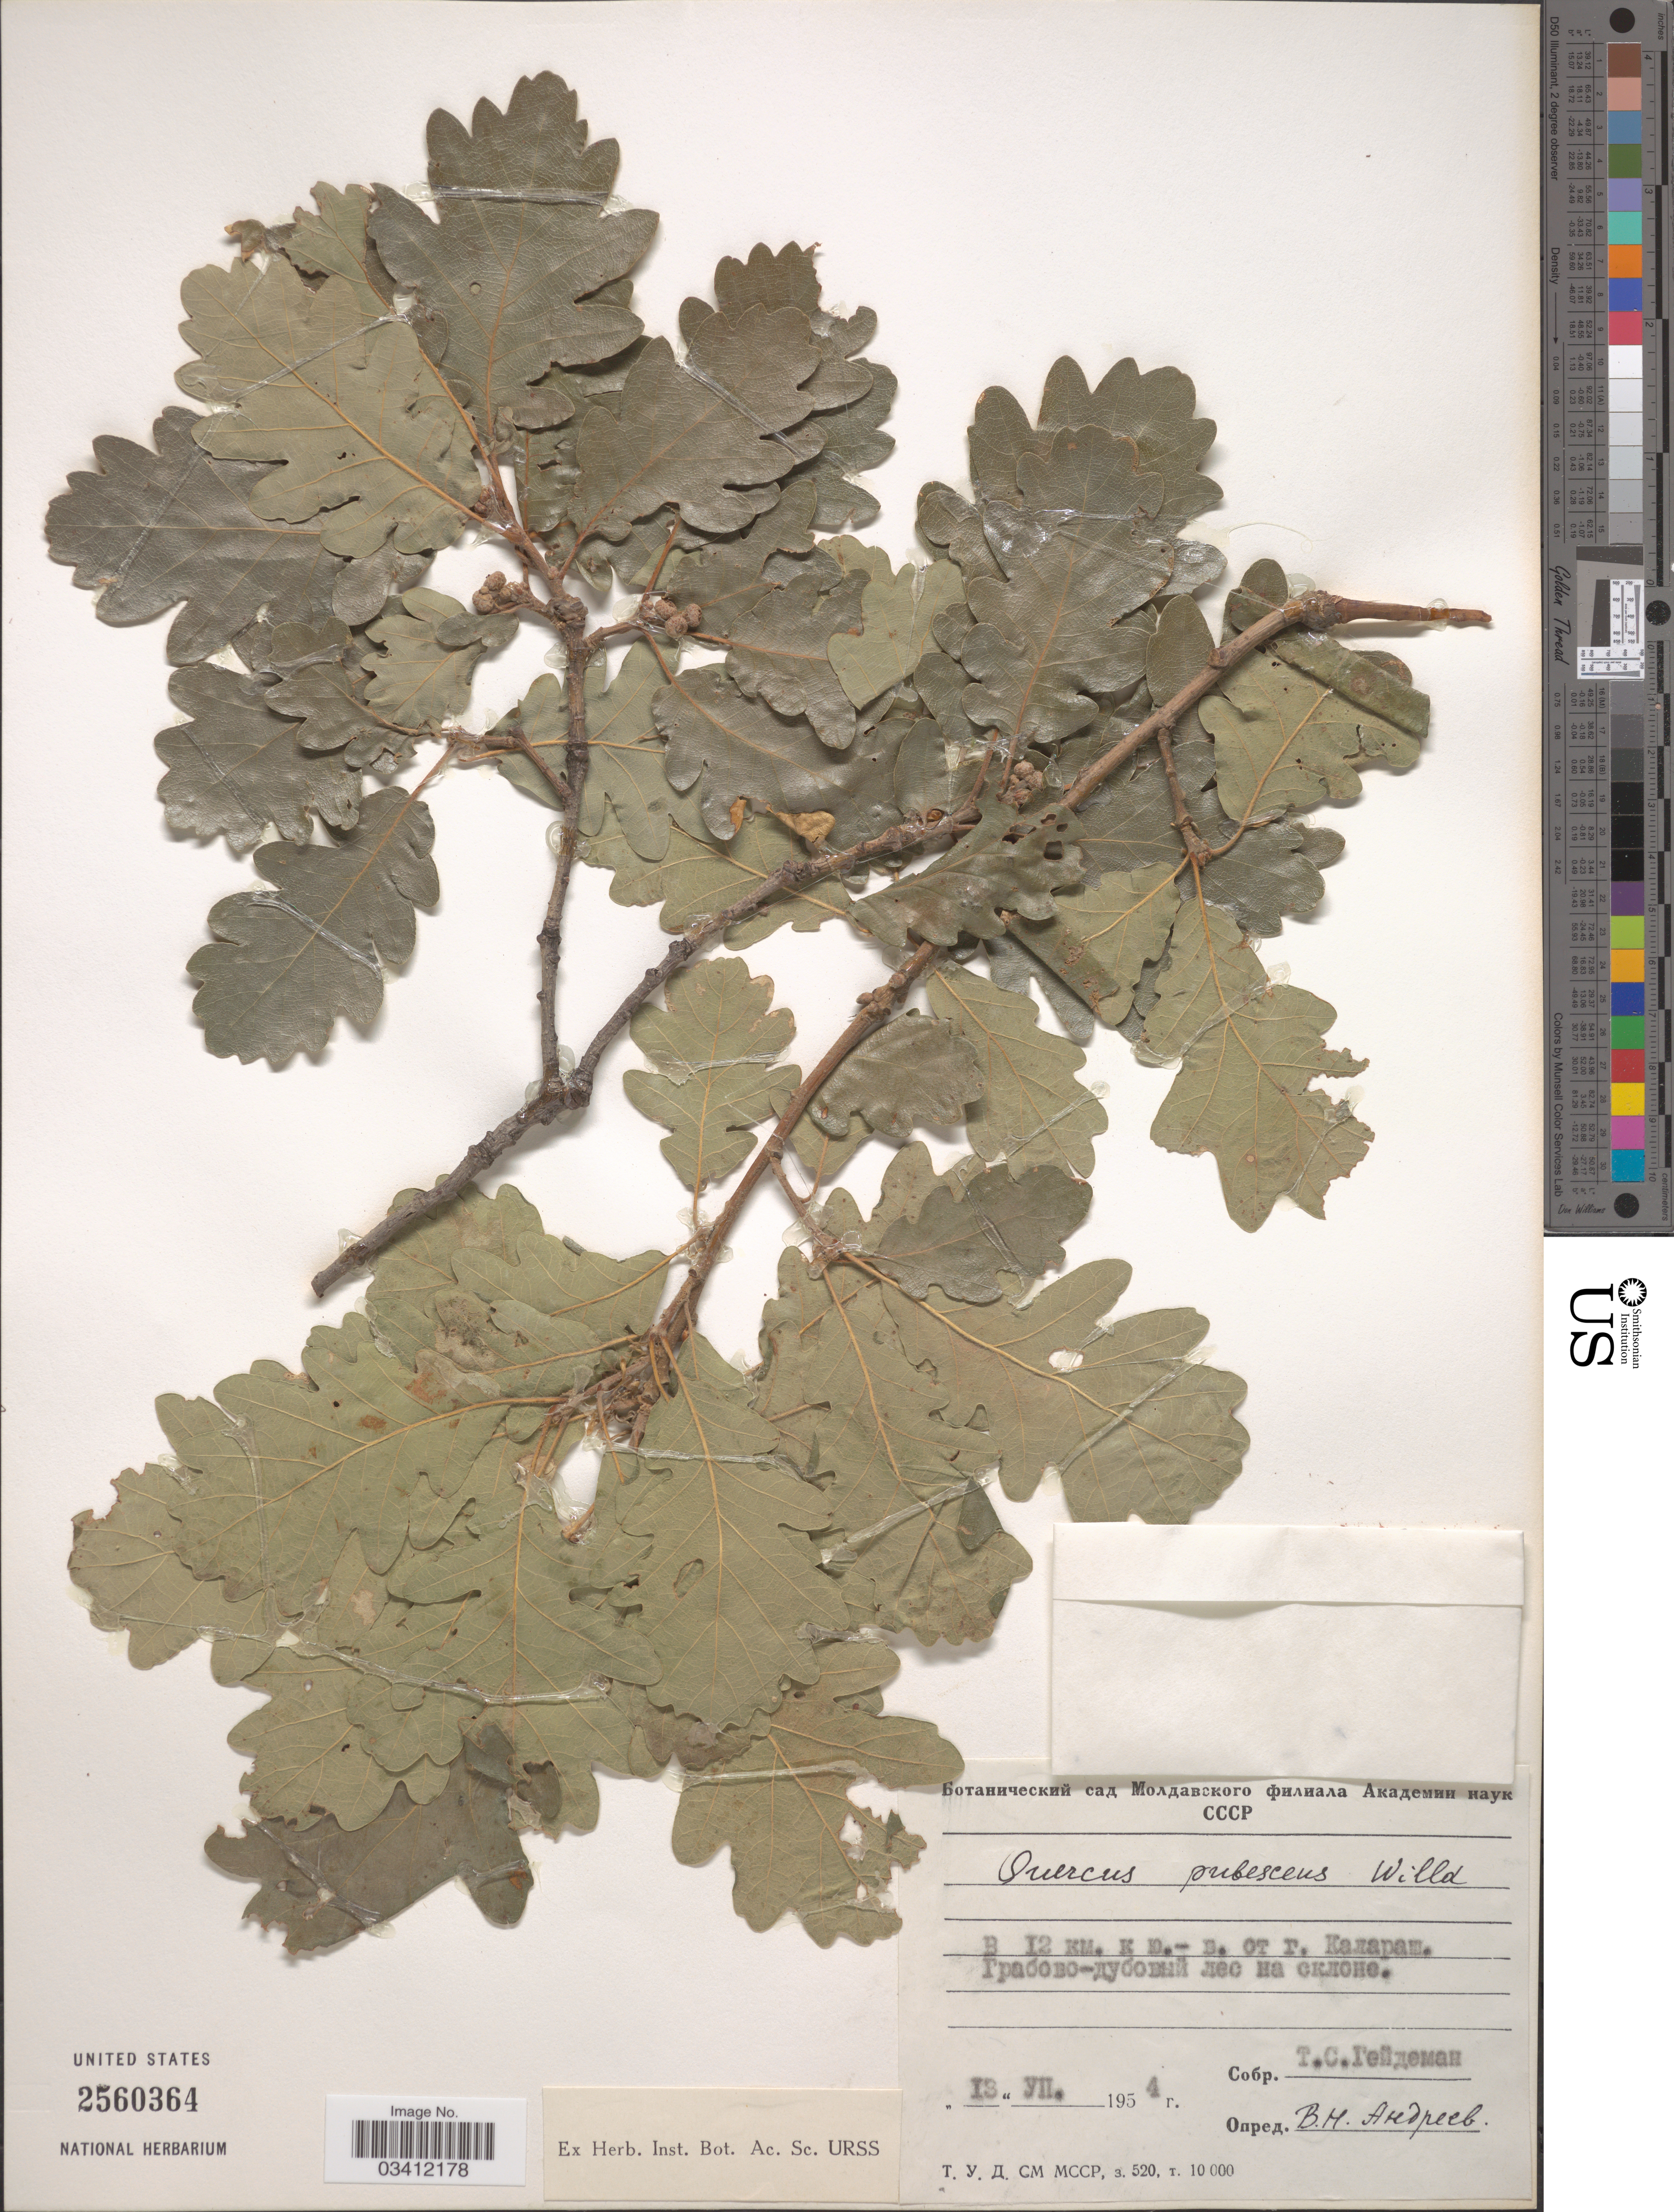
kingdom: Plantae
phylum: Tracheophyta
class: Magnoliopsida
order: Fagales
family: Fagaceae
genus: Quercus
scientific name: Quercus pubescens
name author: Willd.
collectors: T. Geideman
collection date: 1954-07-13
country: Moldova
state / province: Calarasi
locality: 12 km SE from city Calarasi.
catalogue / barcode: US 2560364